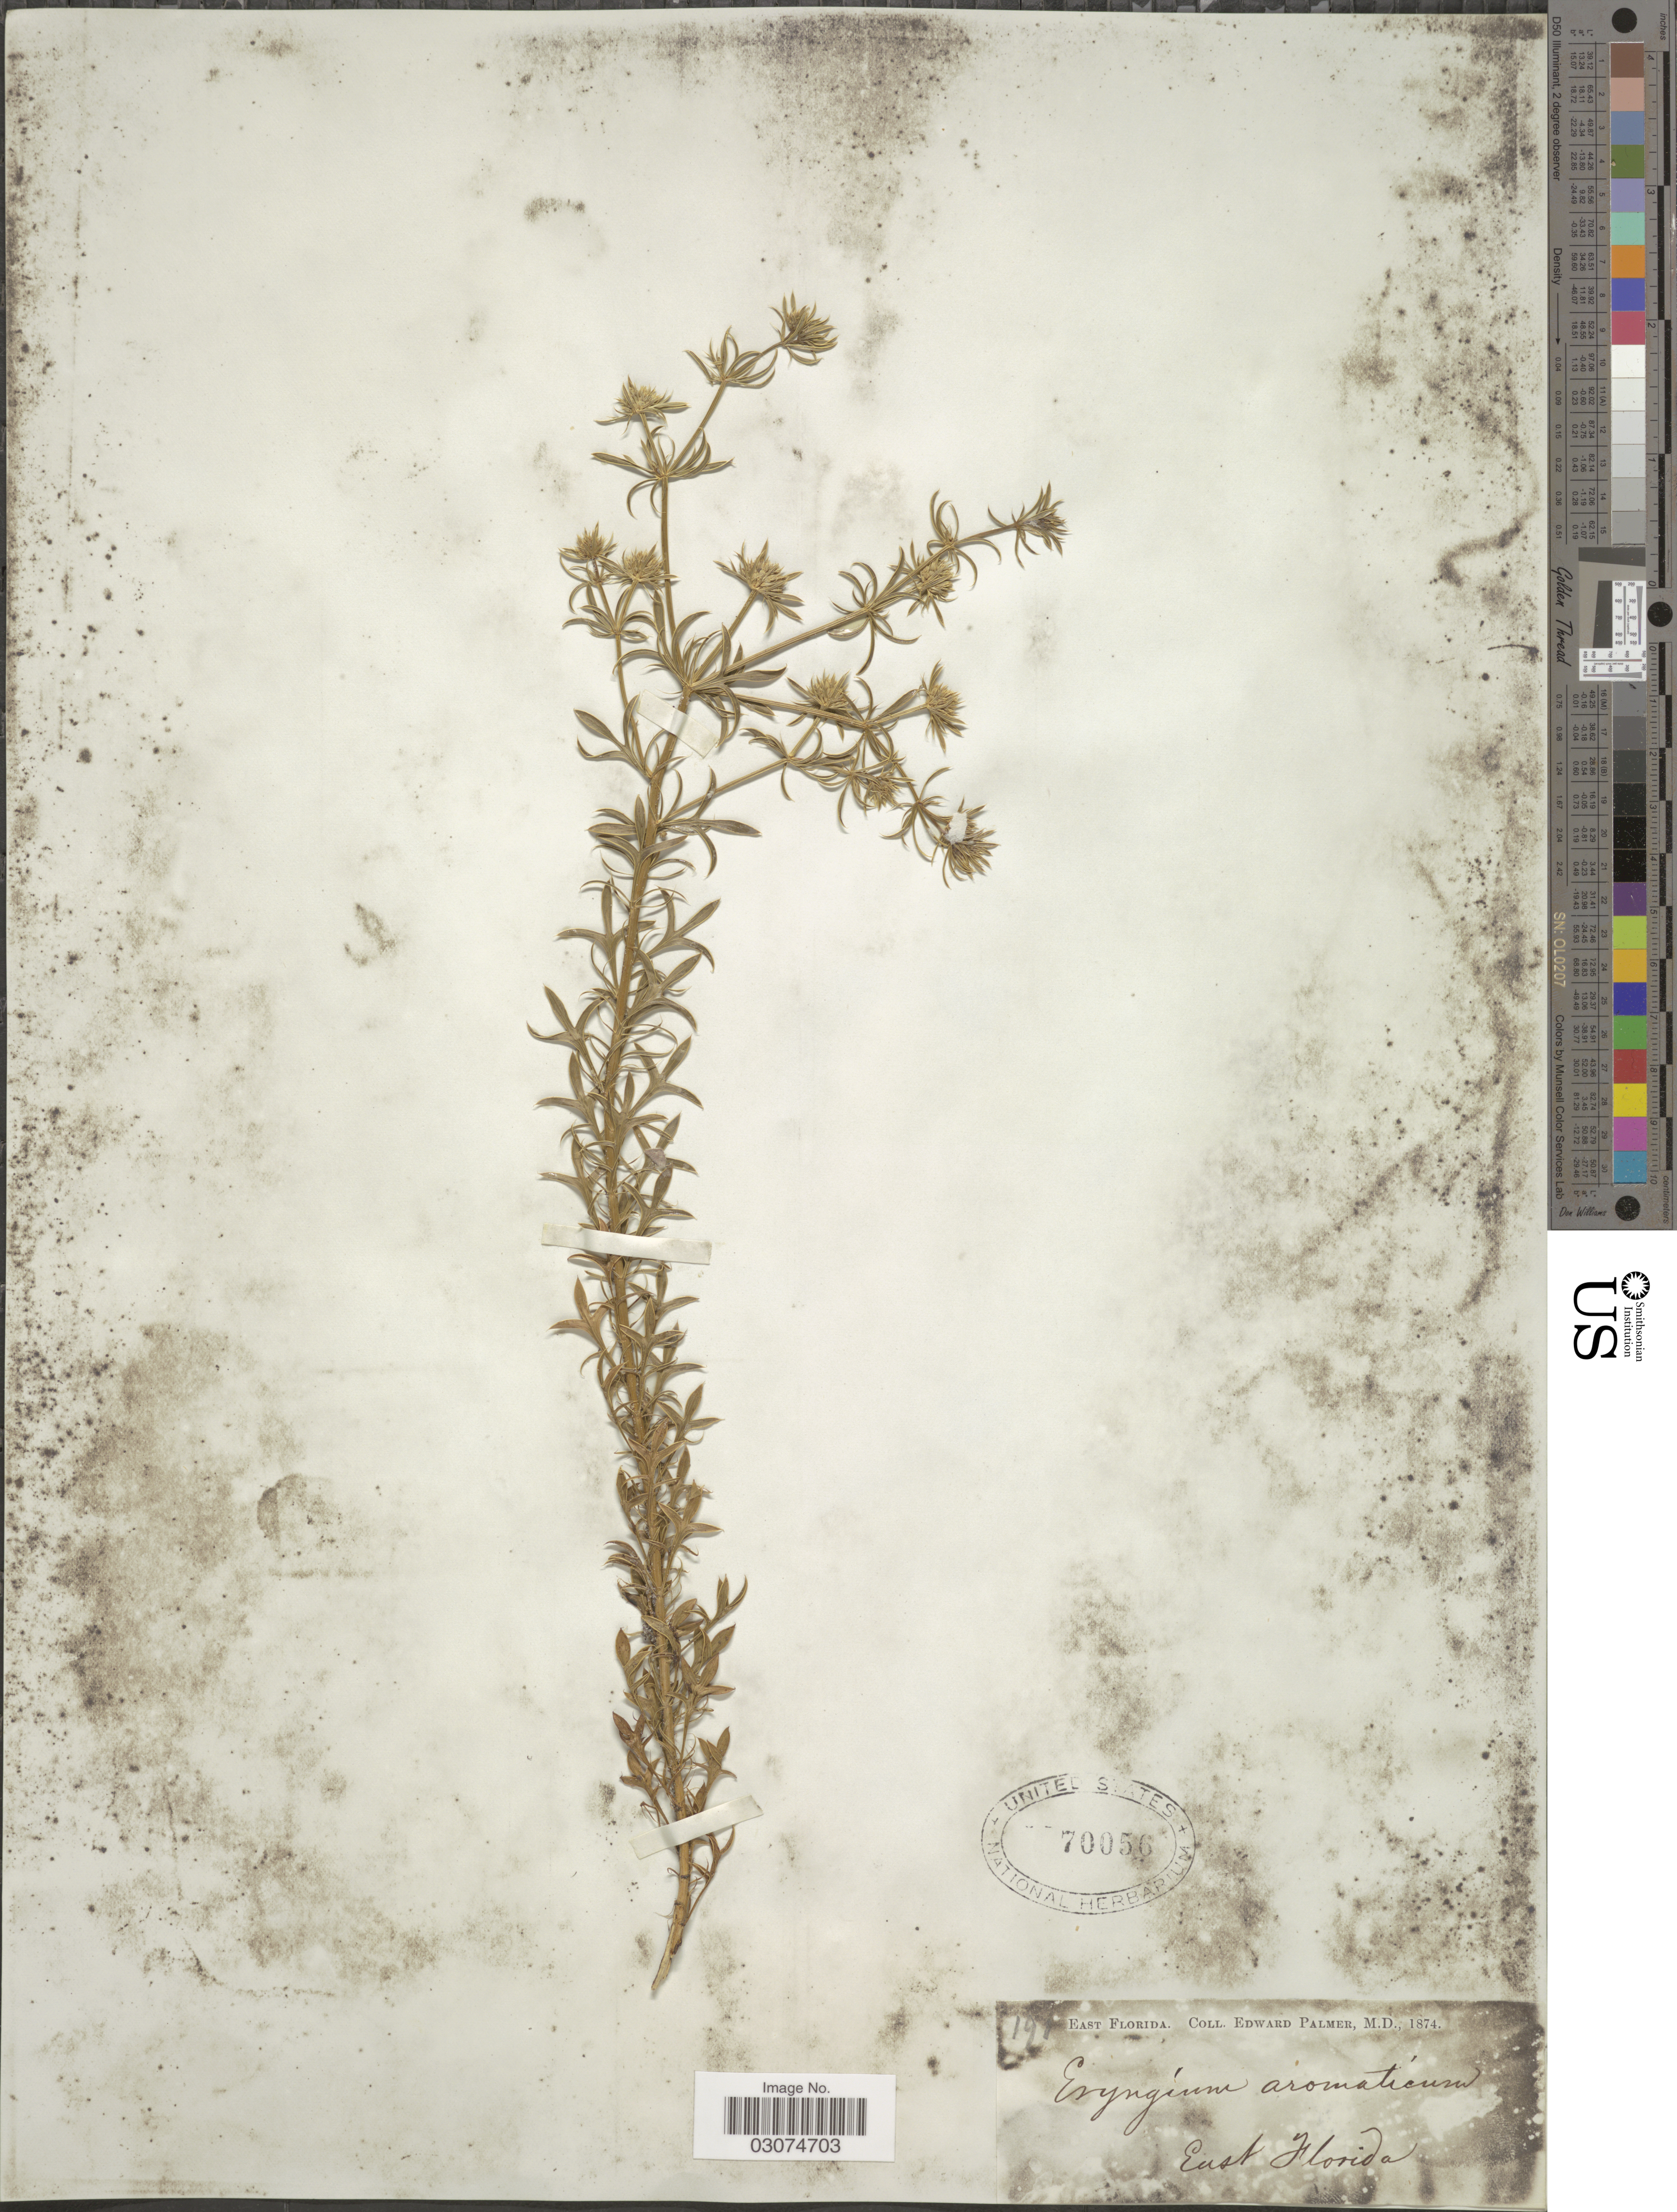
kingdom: Plantae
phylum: Tracheophyta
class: Magnoliopsida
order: Apiales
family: Apiaceae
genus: Eryngium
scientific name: Eryngium aromaticum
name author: Baldwin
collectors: E. Palmer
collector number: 191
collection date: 1874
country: United States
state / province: Florida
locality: East Florida.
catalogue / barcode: US 70056